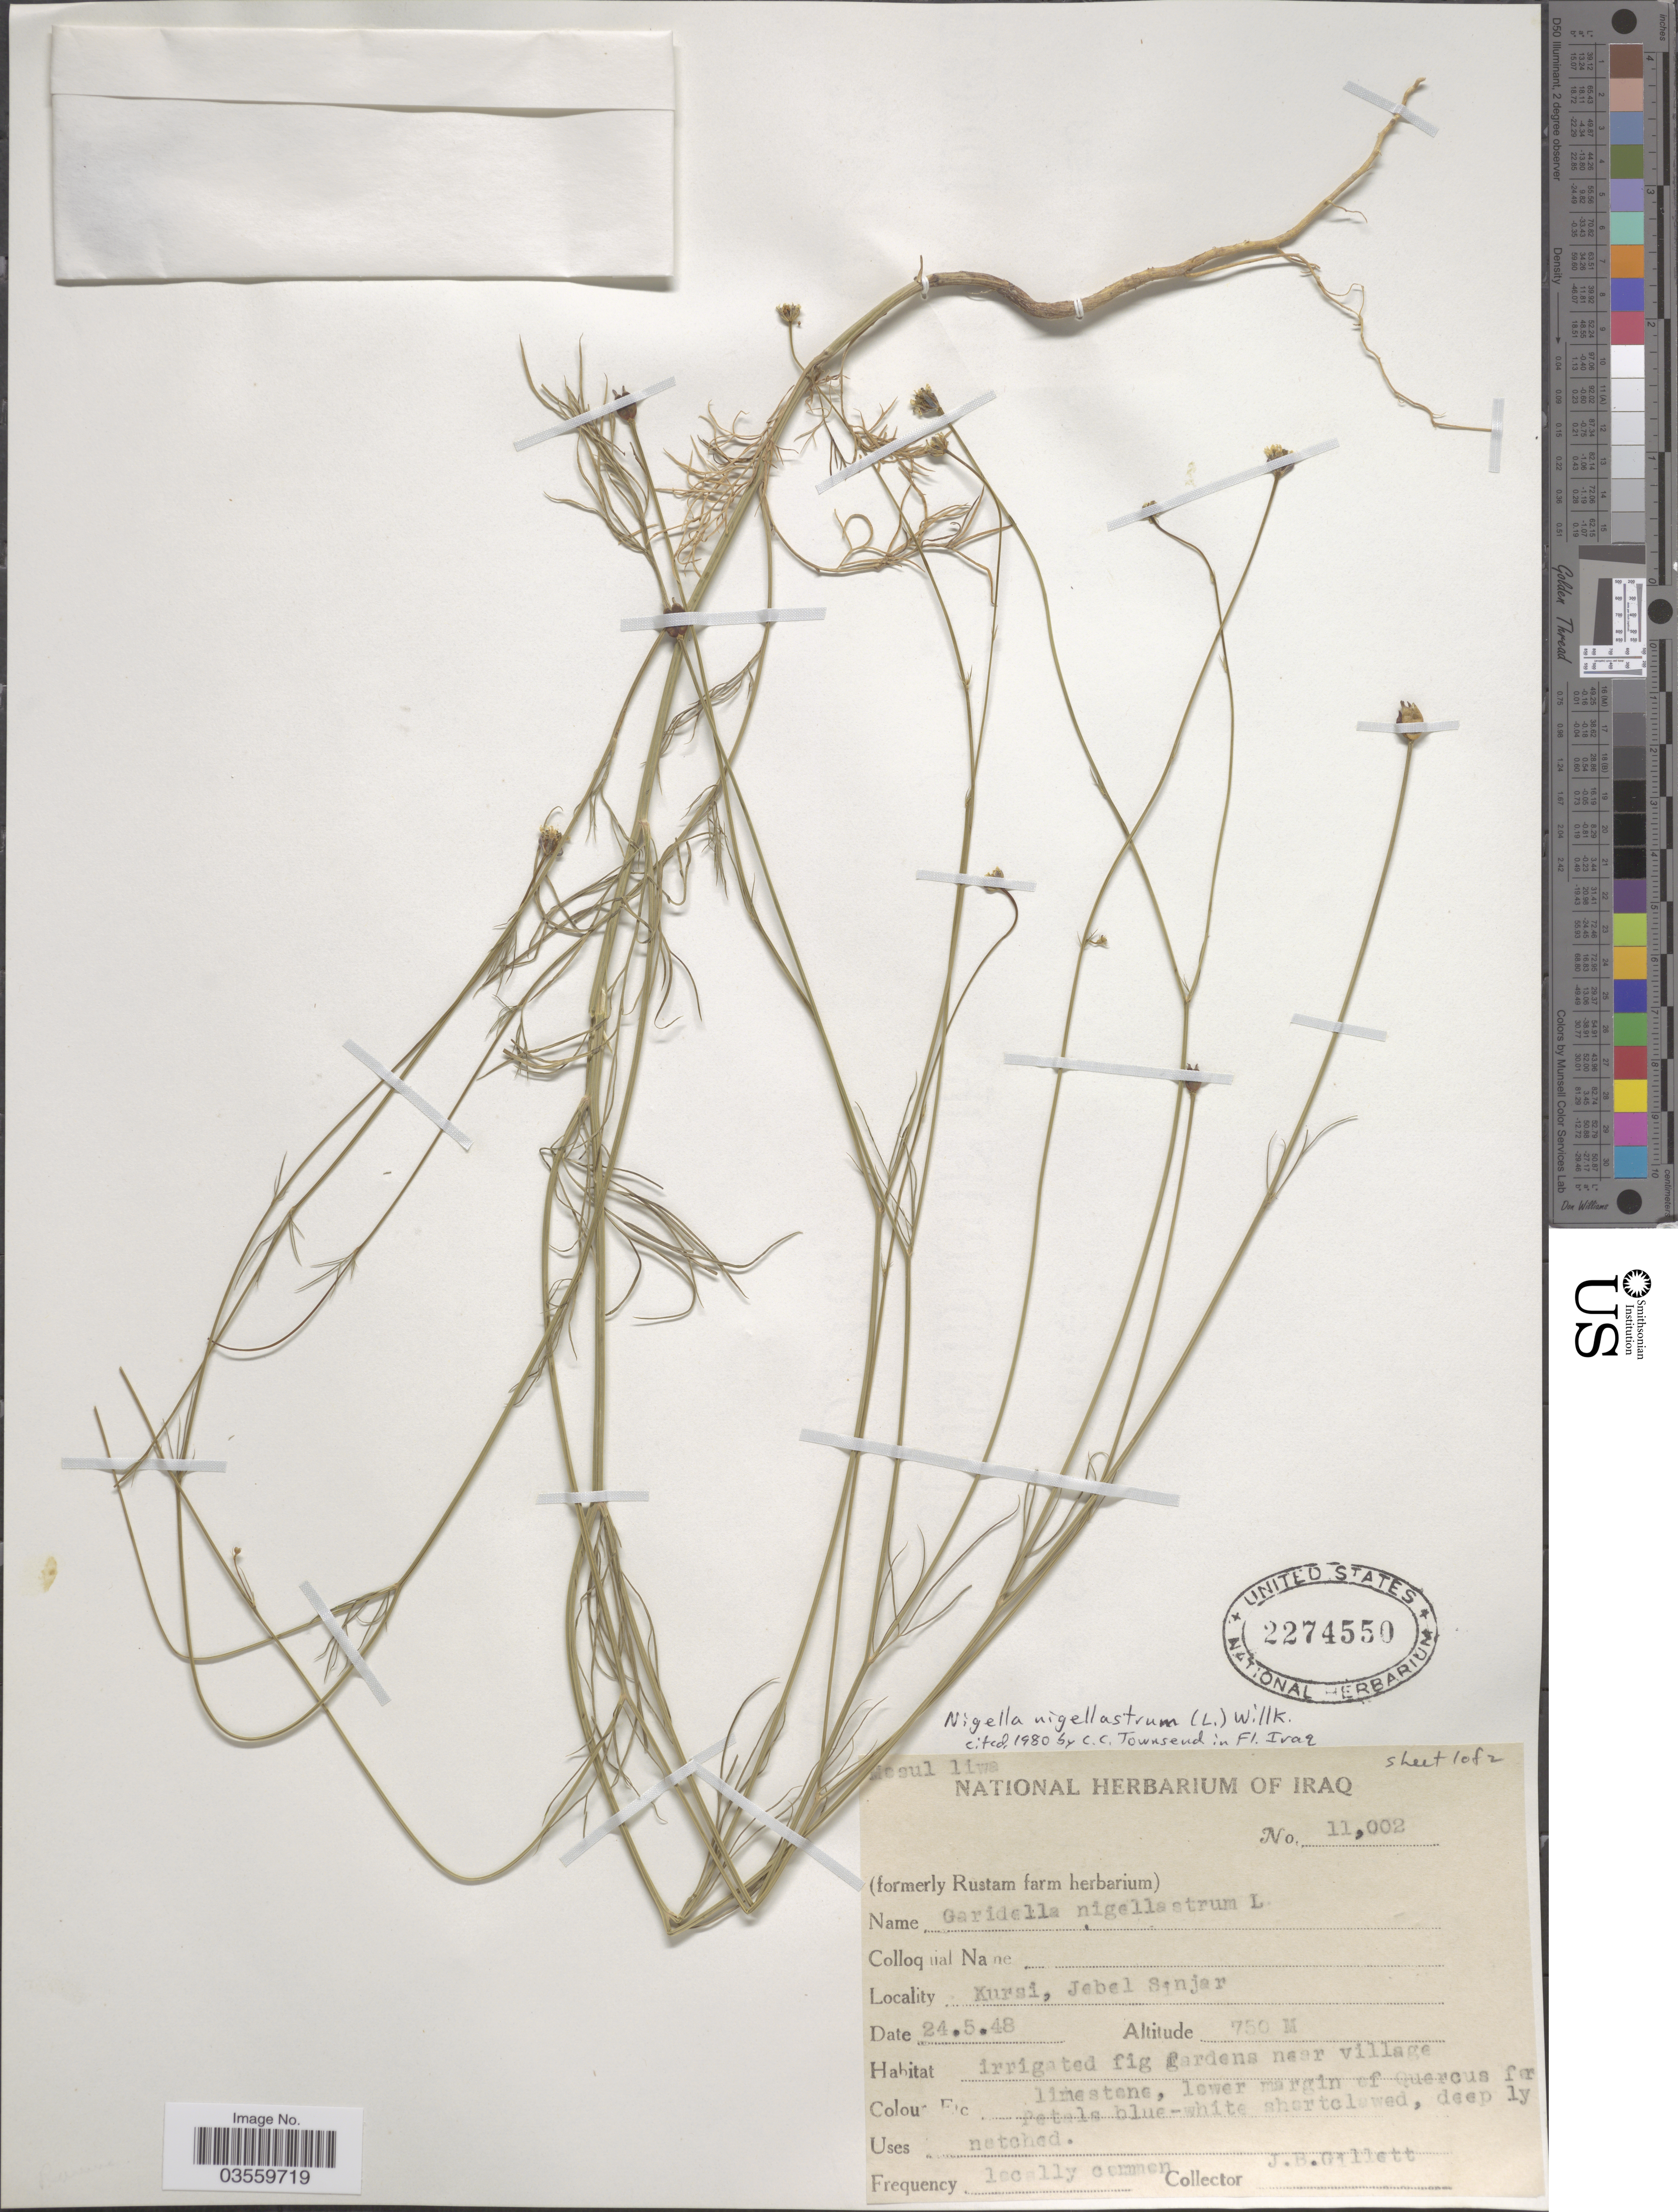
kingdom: Plantae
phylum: Tracheophyta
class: Magnoliopsida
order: Ranunculales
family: Ranunculaceae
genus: Nigella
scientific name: Nigella nigellastrum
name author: (L.) Willk.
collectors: J. B. Gillett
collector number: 11002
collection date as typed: Transcribed d/m/y: 24/5/48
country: Iraq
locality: Mosul liwa. Kursi, Jebel Sinjar.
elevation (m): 750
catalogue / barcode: US 2274550